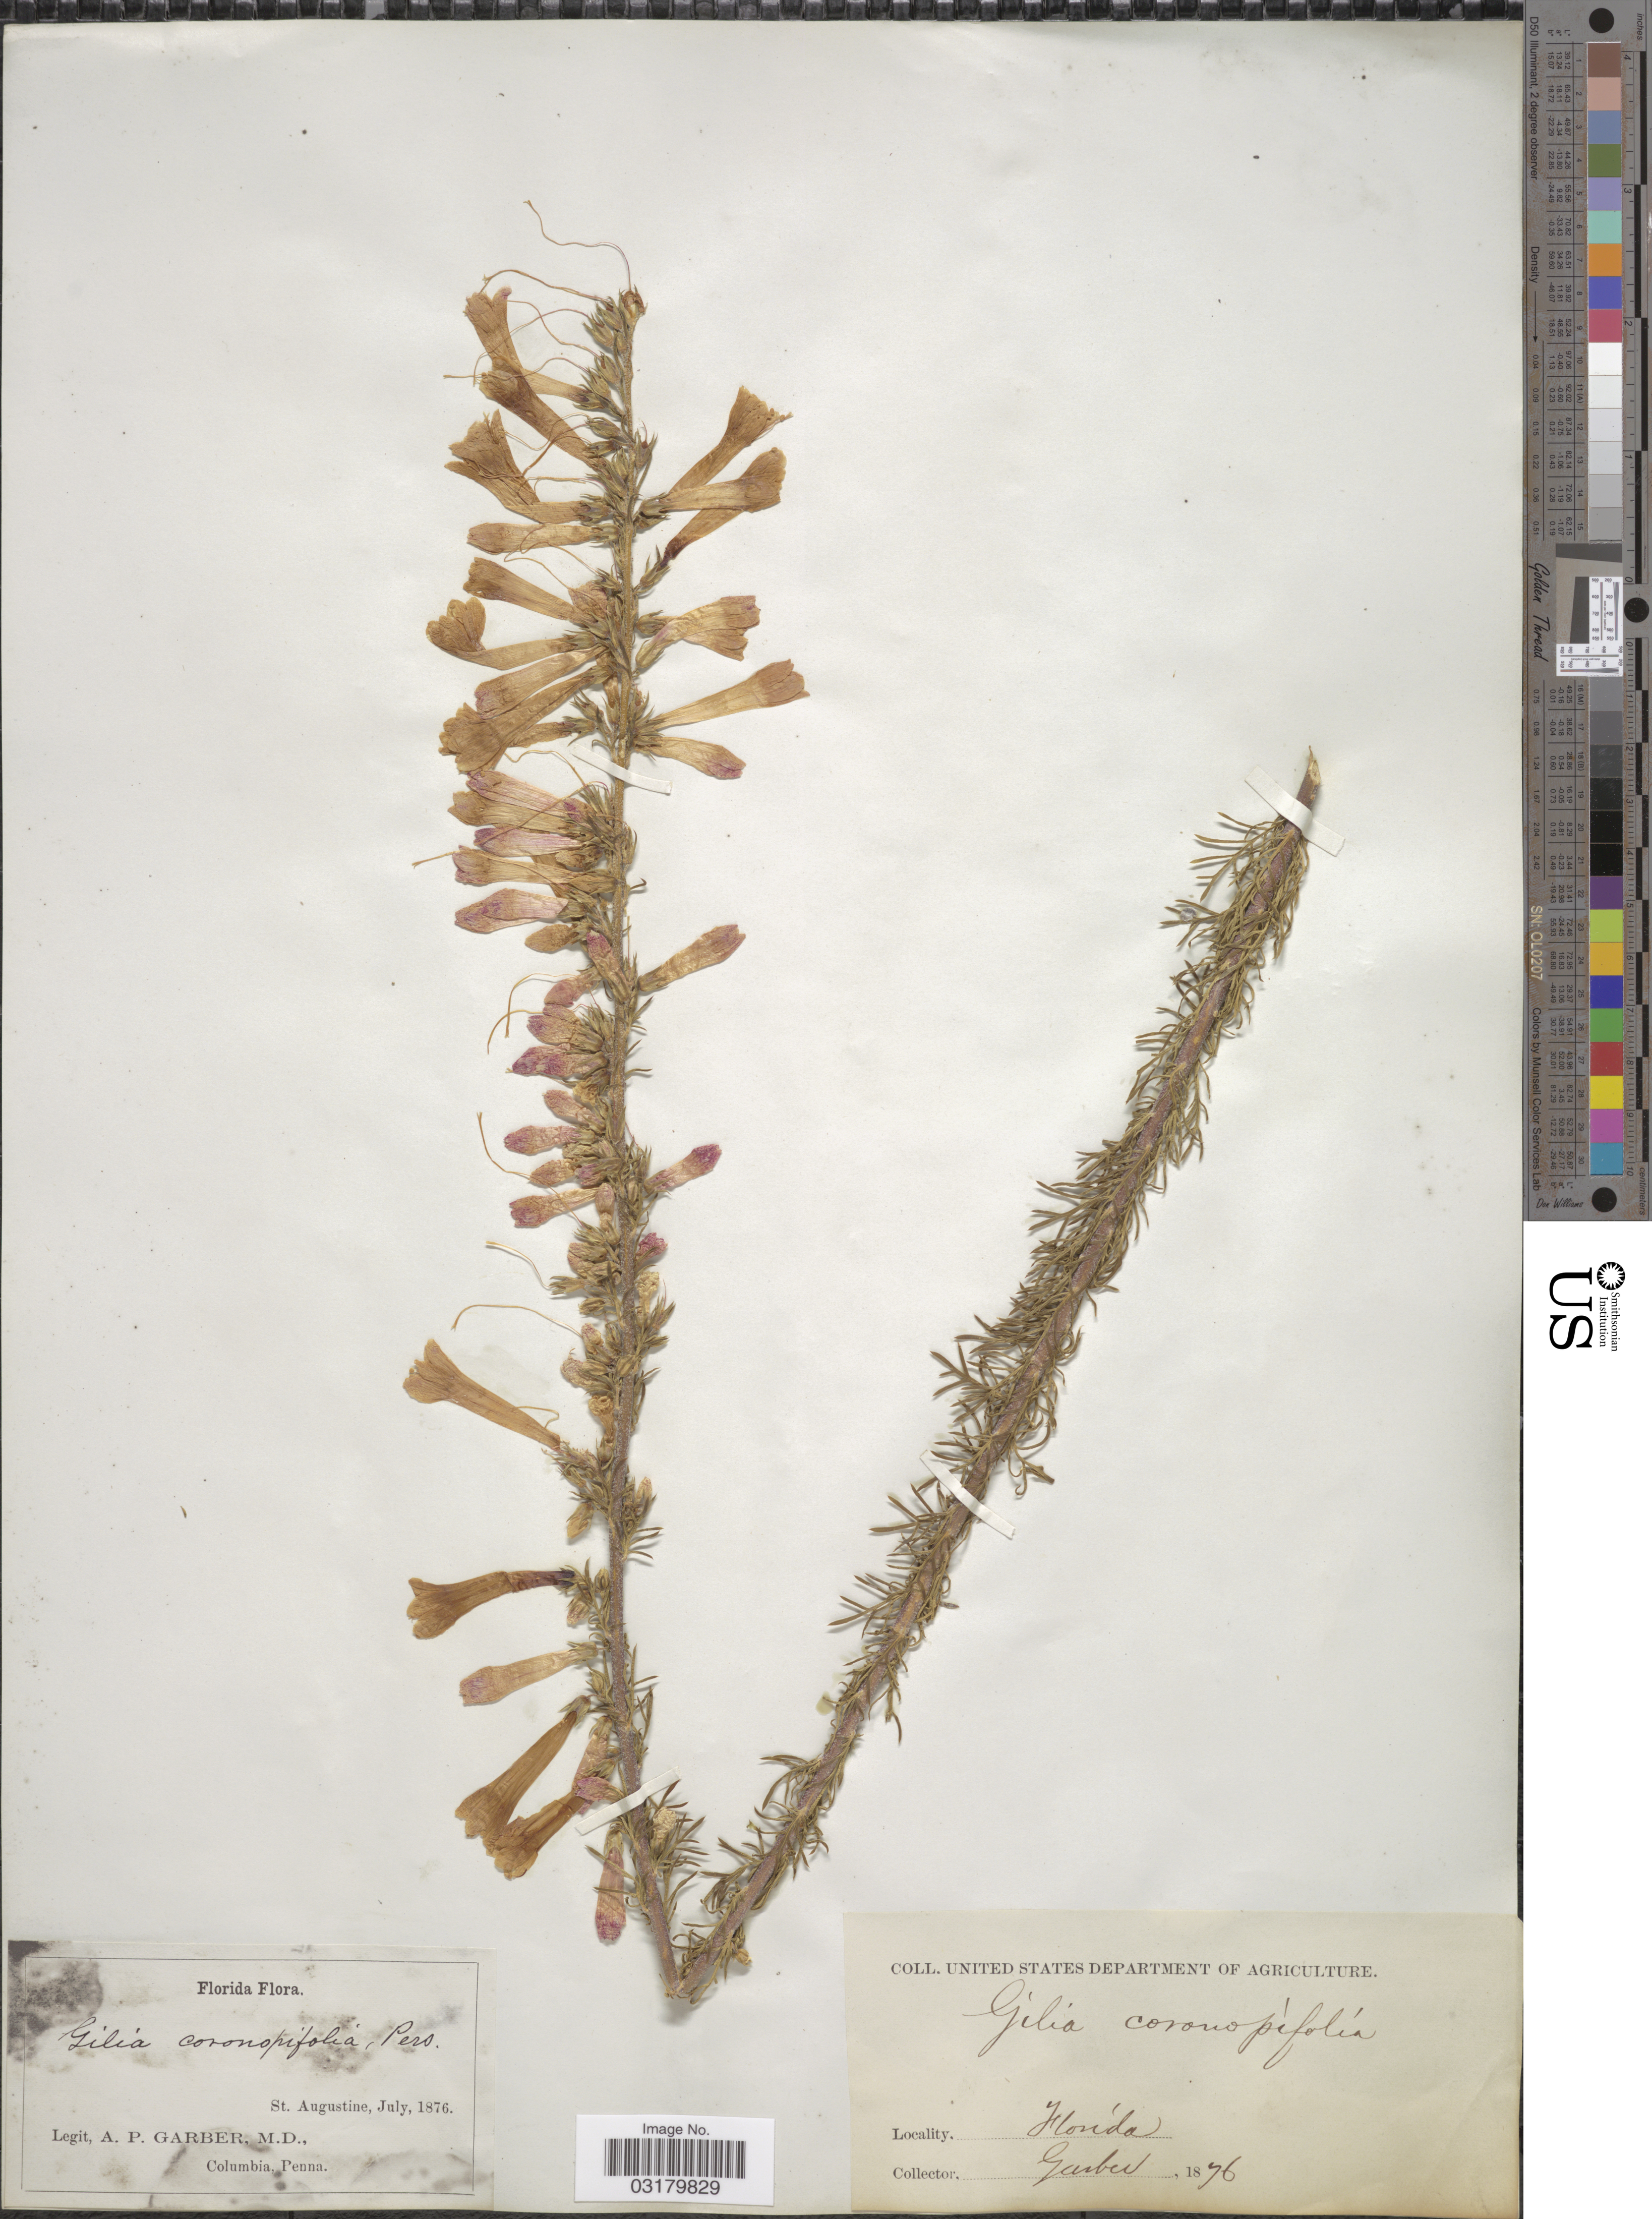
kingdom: Plantae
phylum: Tracheophyta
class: Magnoliopsida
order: Ericales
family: Polemoniaceae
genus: Ipomopsis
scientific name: Ipomopsis rubra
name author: (L.) Wherry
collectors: A. P. Garber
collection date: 1876-07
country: United States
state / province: Florida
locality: St. Augustine.